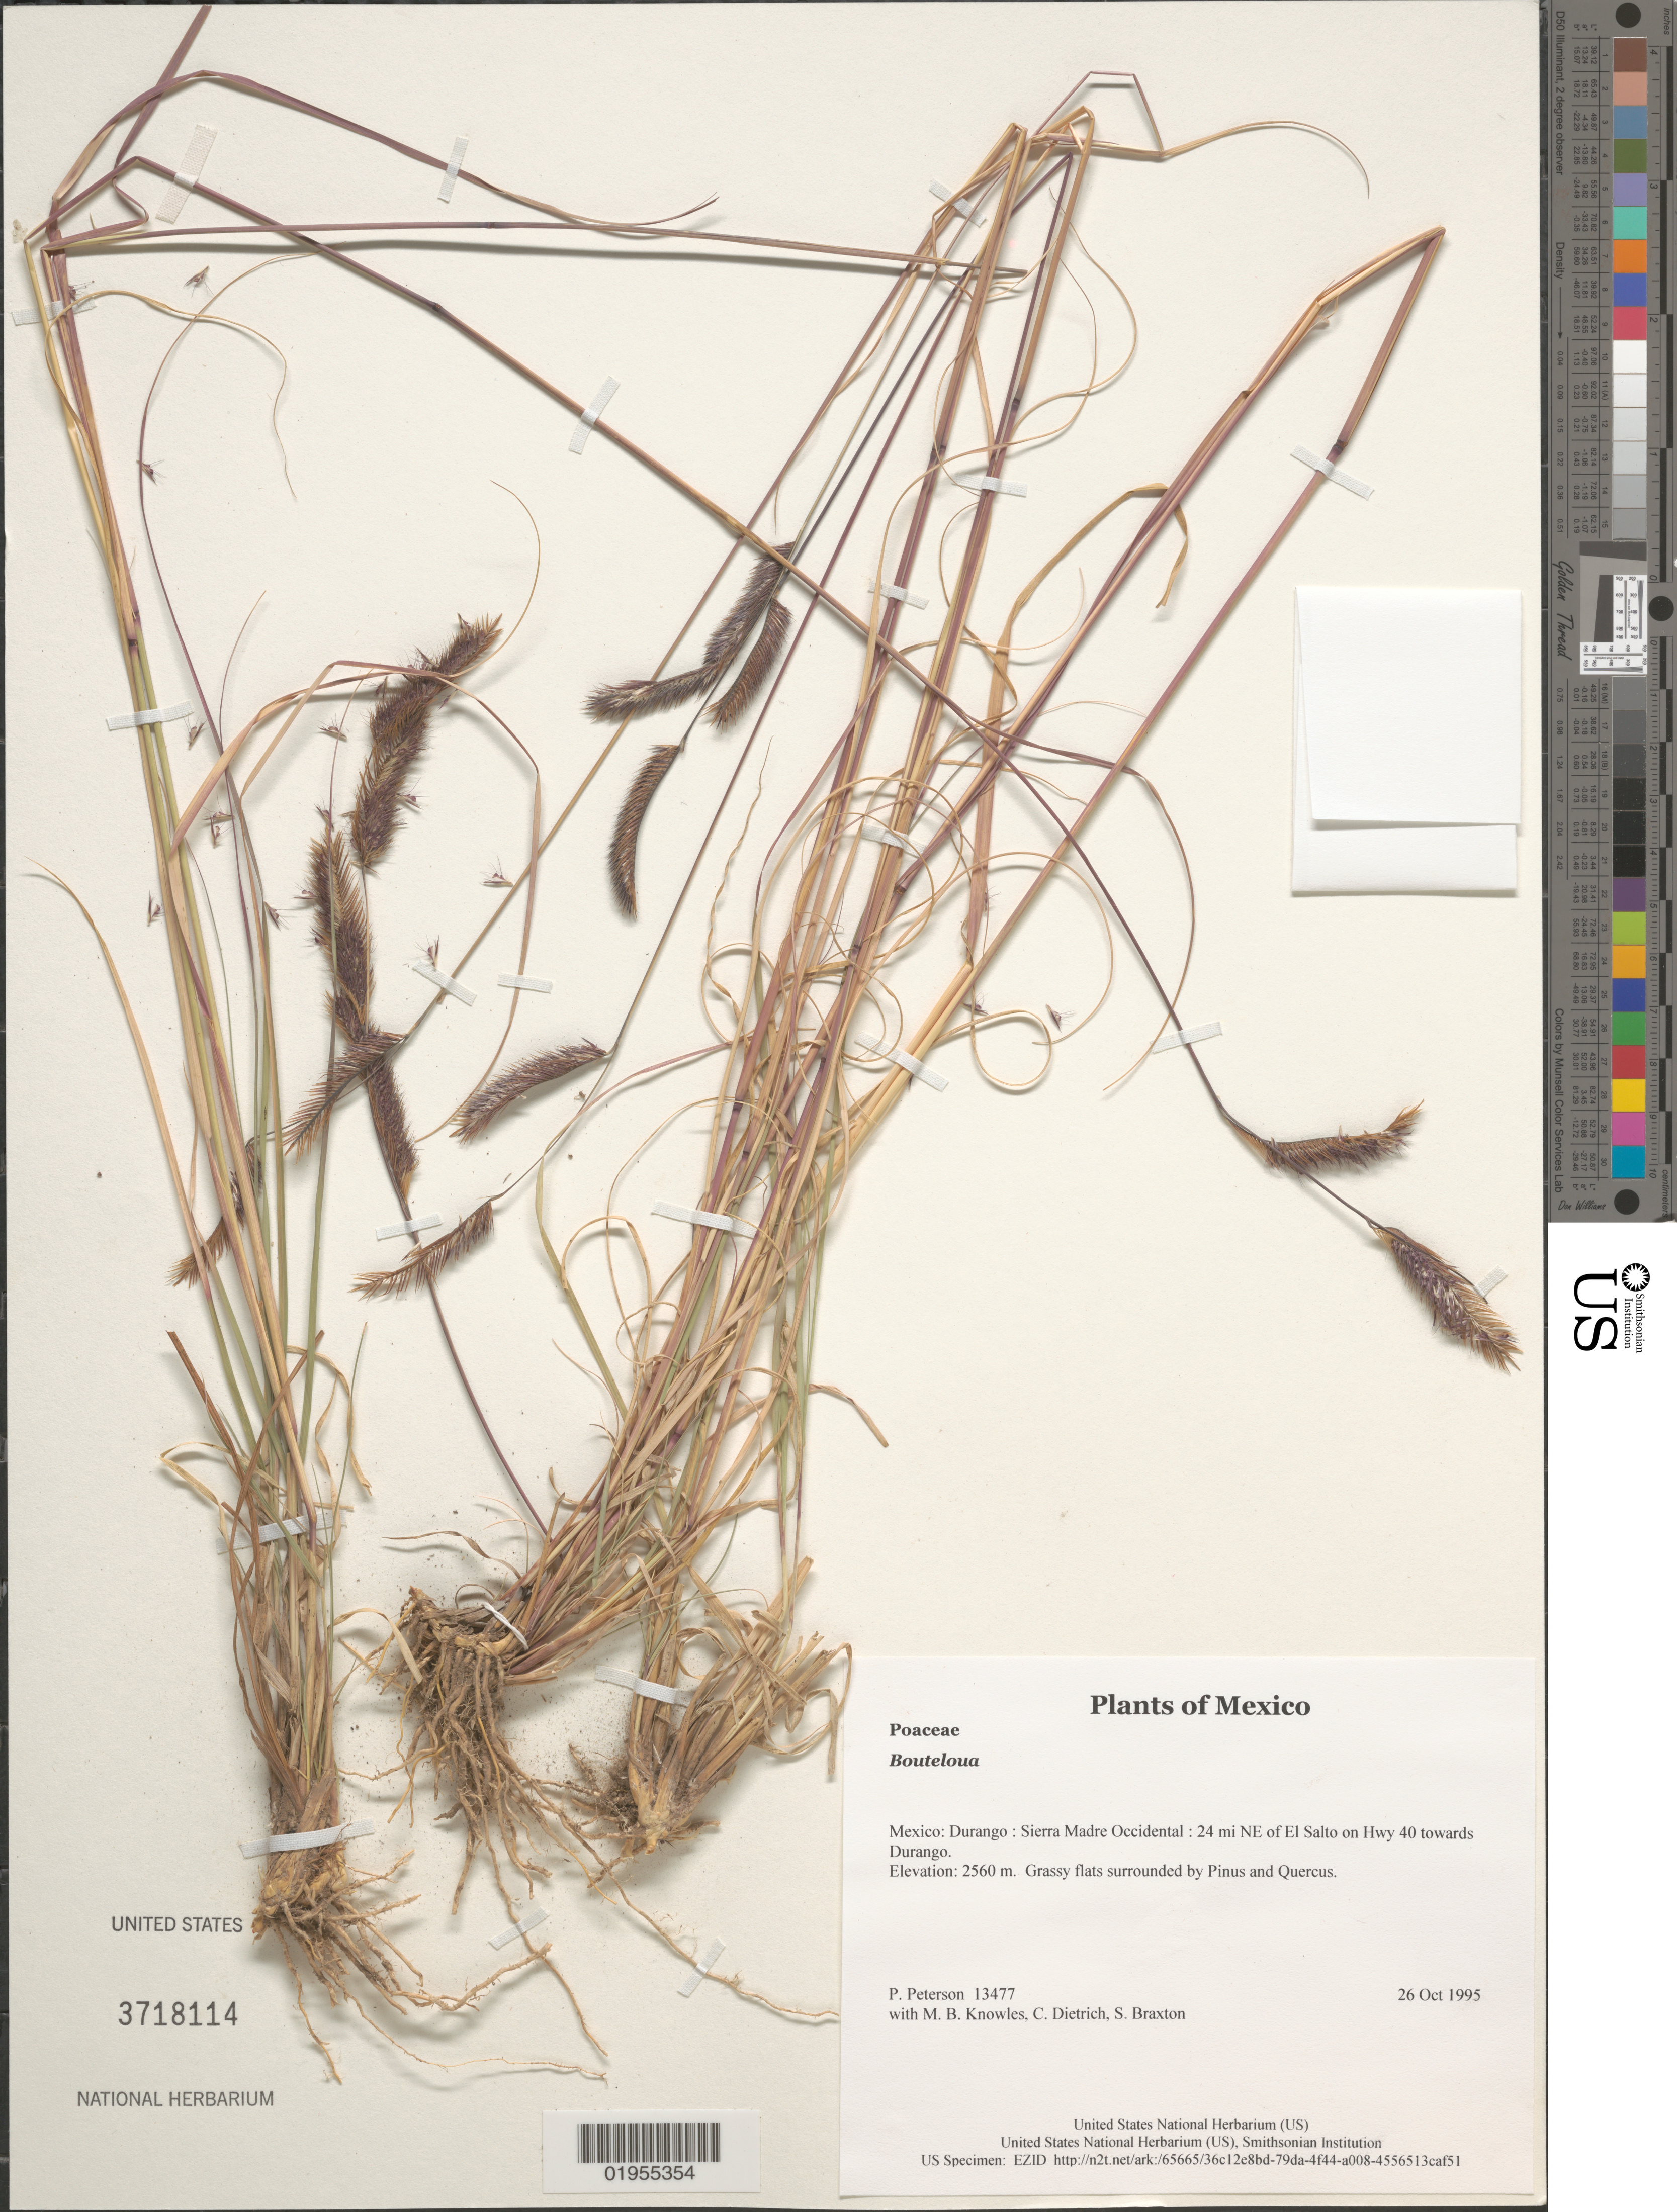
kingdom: Plantae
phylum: Tracheophyta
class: Liliopsida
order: Poales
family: Poaceae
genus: Bouteloua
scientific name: Bouteloua sp.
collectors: P. M. Peterson, M. B. Knowles, C. Dietrich & S. Braxton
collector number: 13477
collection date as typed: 26 Oct 1995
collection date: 1995-10-26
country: Mexico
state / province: Durango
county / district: Sierra Madre Occidental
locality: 24 mi NE of El Salto on Hwy 40 towards Durango.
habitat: Grassy flats surrounded by Pinus and Quercus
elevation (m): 2560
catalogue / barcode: US 3718114